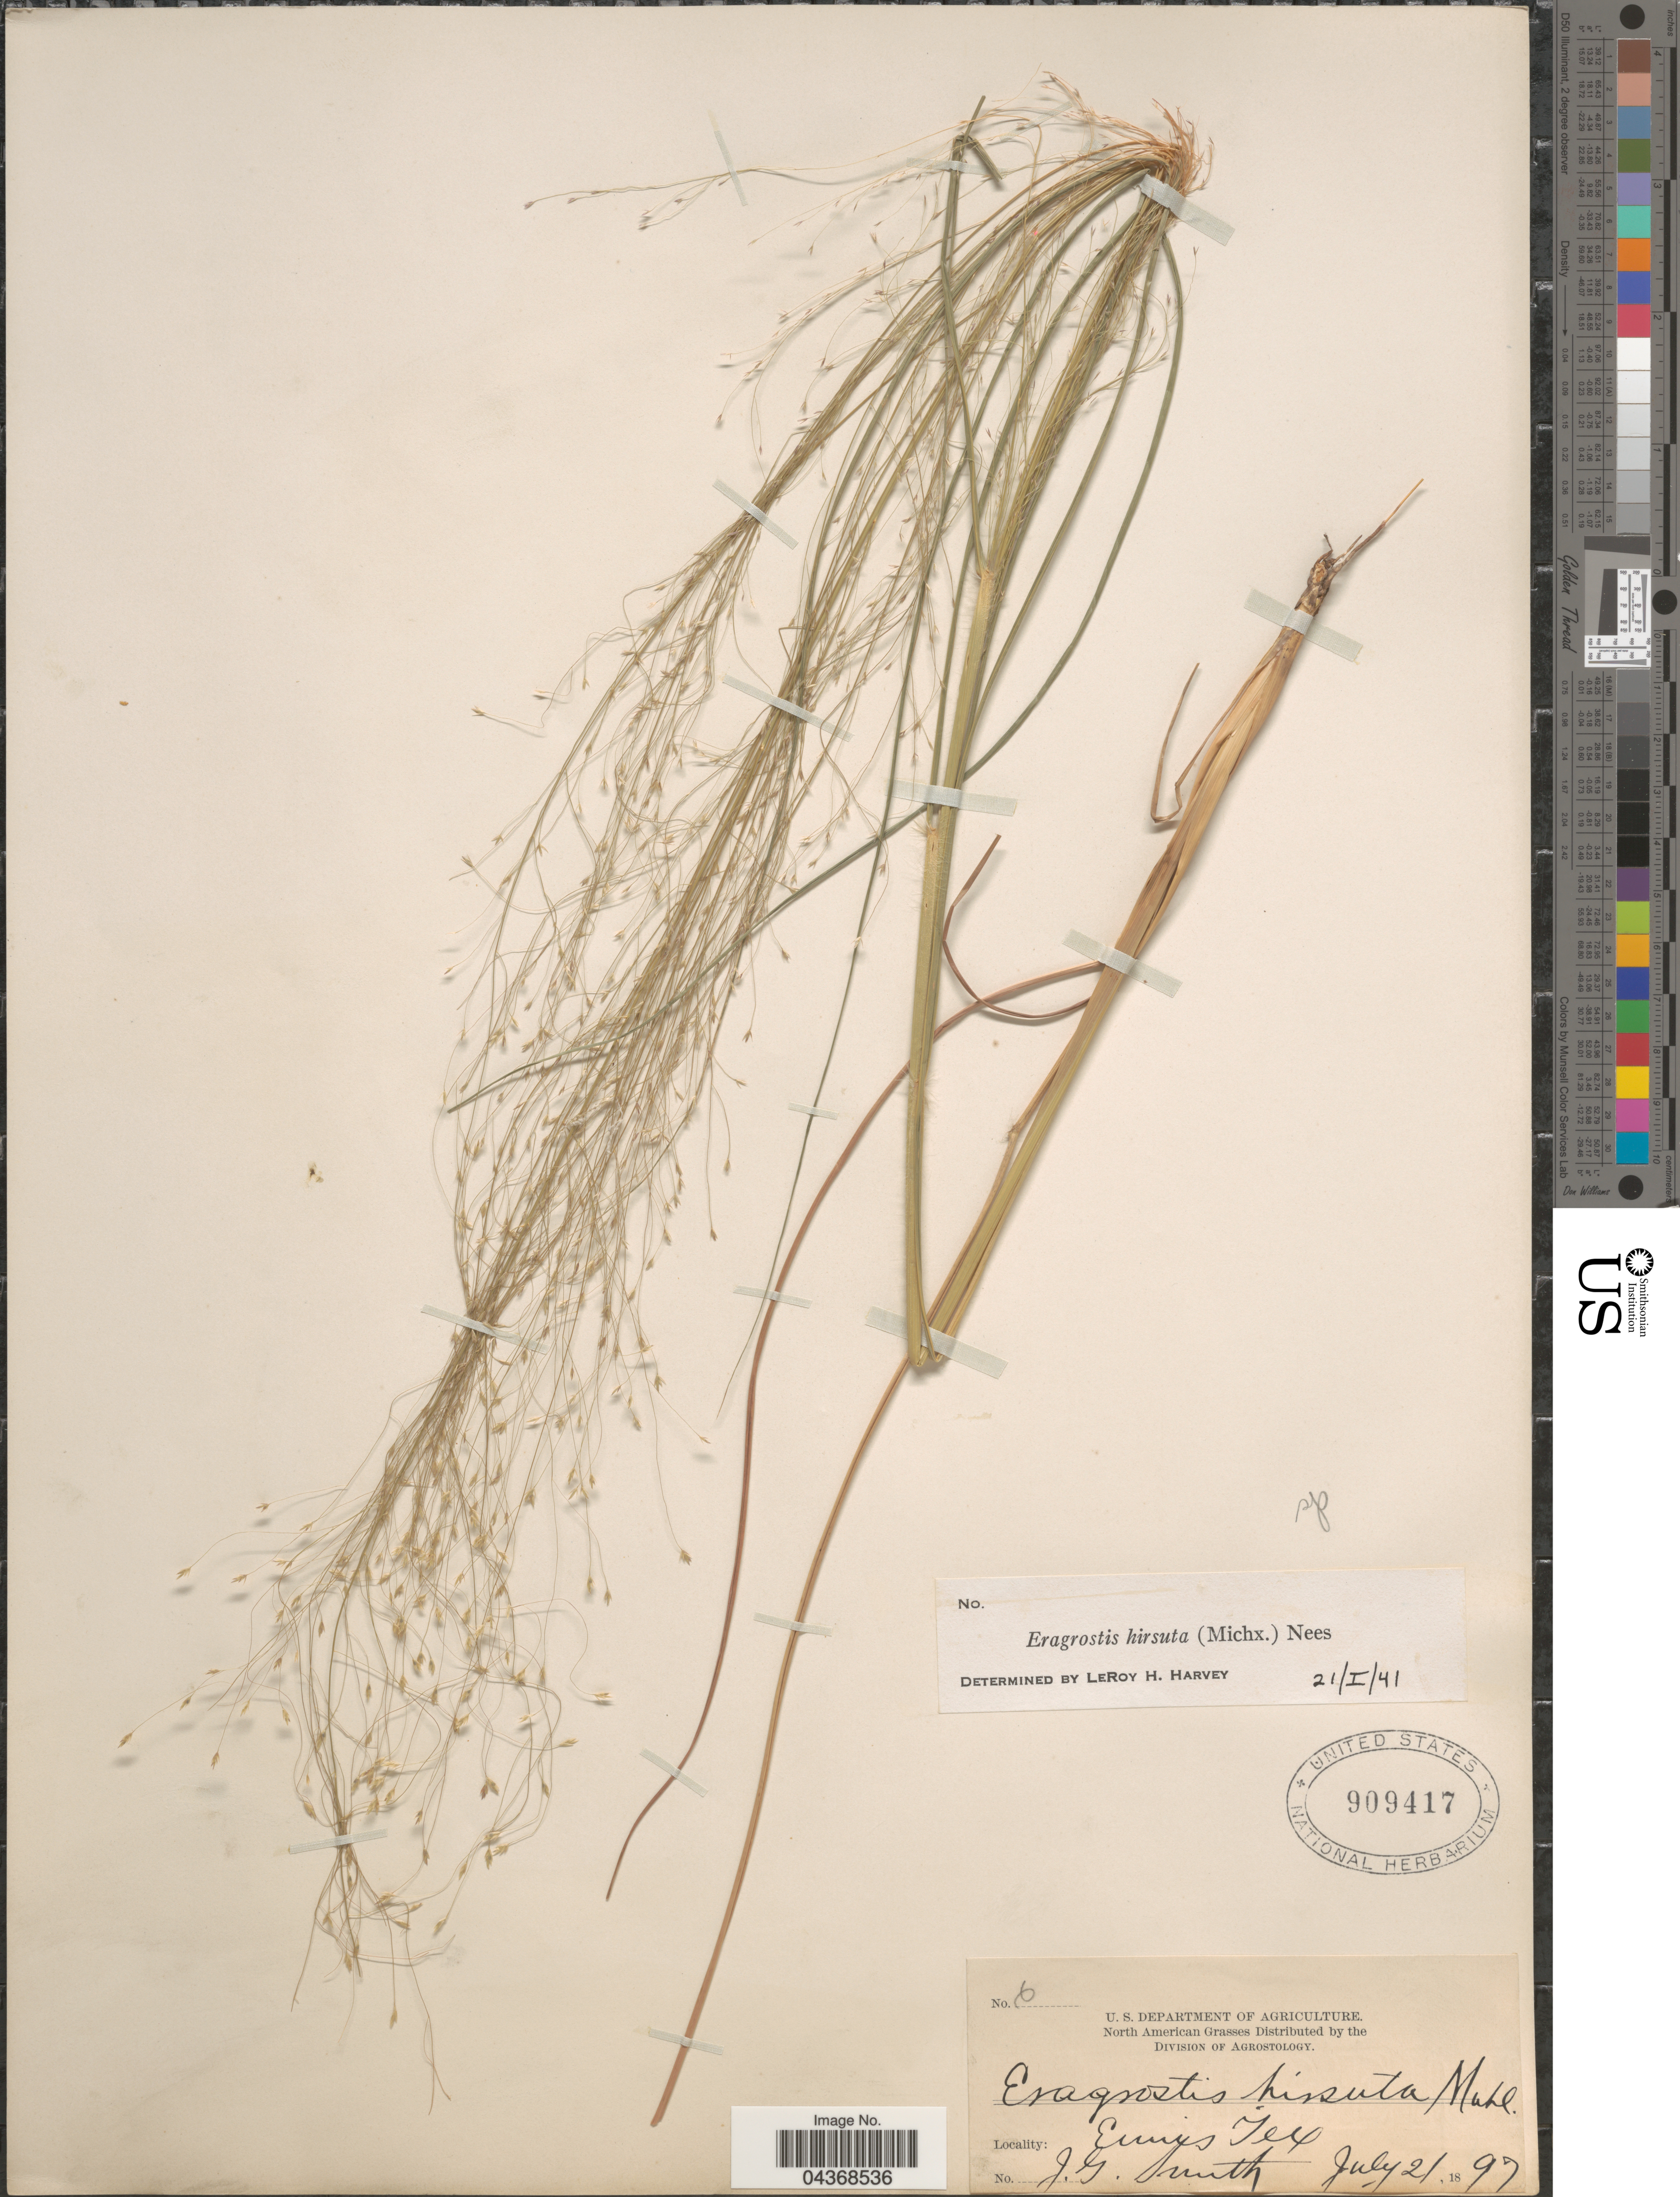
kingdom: Plantae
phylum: Tracheophyta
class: Liliopsida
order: Poales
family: Poaceae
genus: Eragrostis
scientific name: Eragrostis hirsuta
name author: (Michx.) Nees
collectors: J. G. Smith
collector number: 6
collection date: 1897-07-21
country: United States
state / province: Texas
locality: Ennis.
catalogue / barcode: US 909417